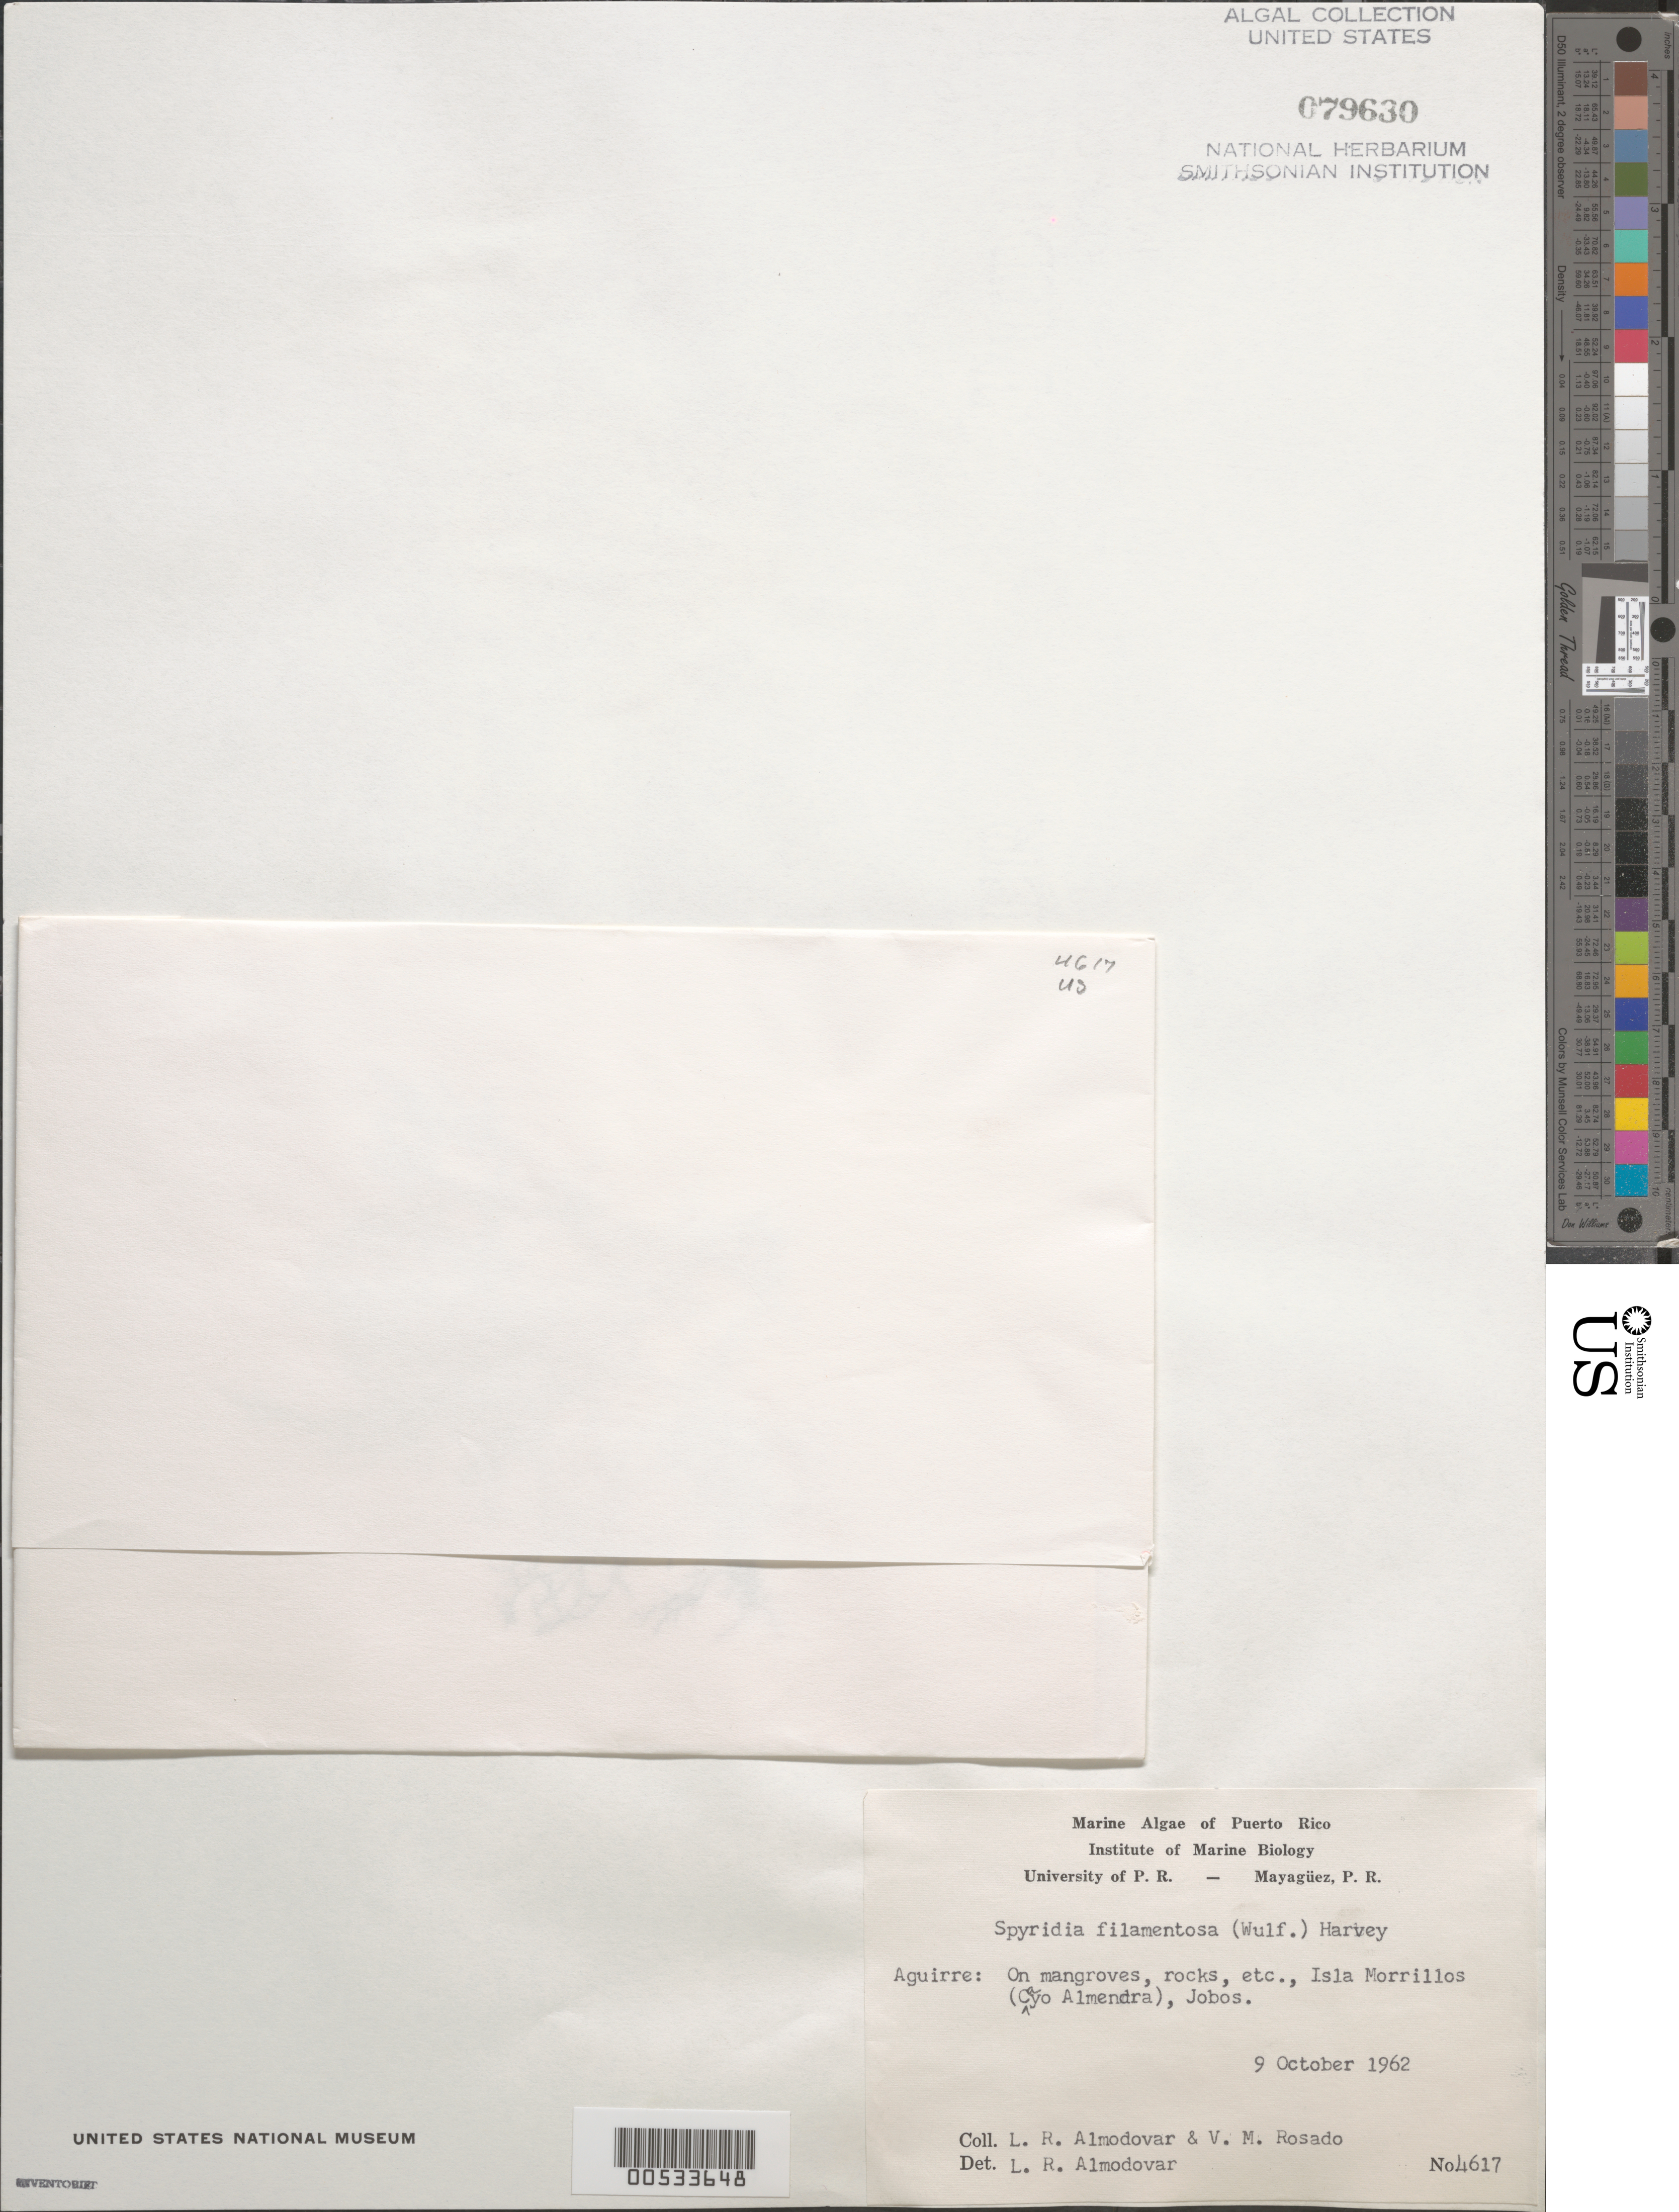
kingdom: Plantae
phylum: Rhodophyta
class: Florideophyceae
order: Ceramiales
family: Spyridiaceae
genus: Spyridia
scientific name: Spyridia filamentosa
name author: (Wulfen) Harv.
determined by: Almodovar, L. R.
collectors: L. Almodovar & V. Rosado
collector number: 4617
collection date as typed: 09 Oct 1962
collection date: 1962-10-09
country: Puerto Rico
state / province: Guayama / Salinas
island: Isla Morrillos (Cayo Almendra)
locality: Aguirre, Jobos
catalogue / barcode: US 79630